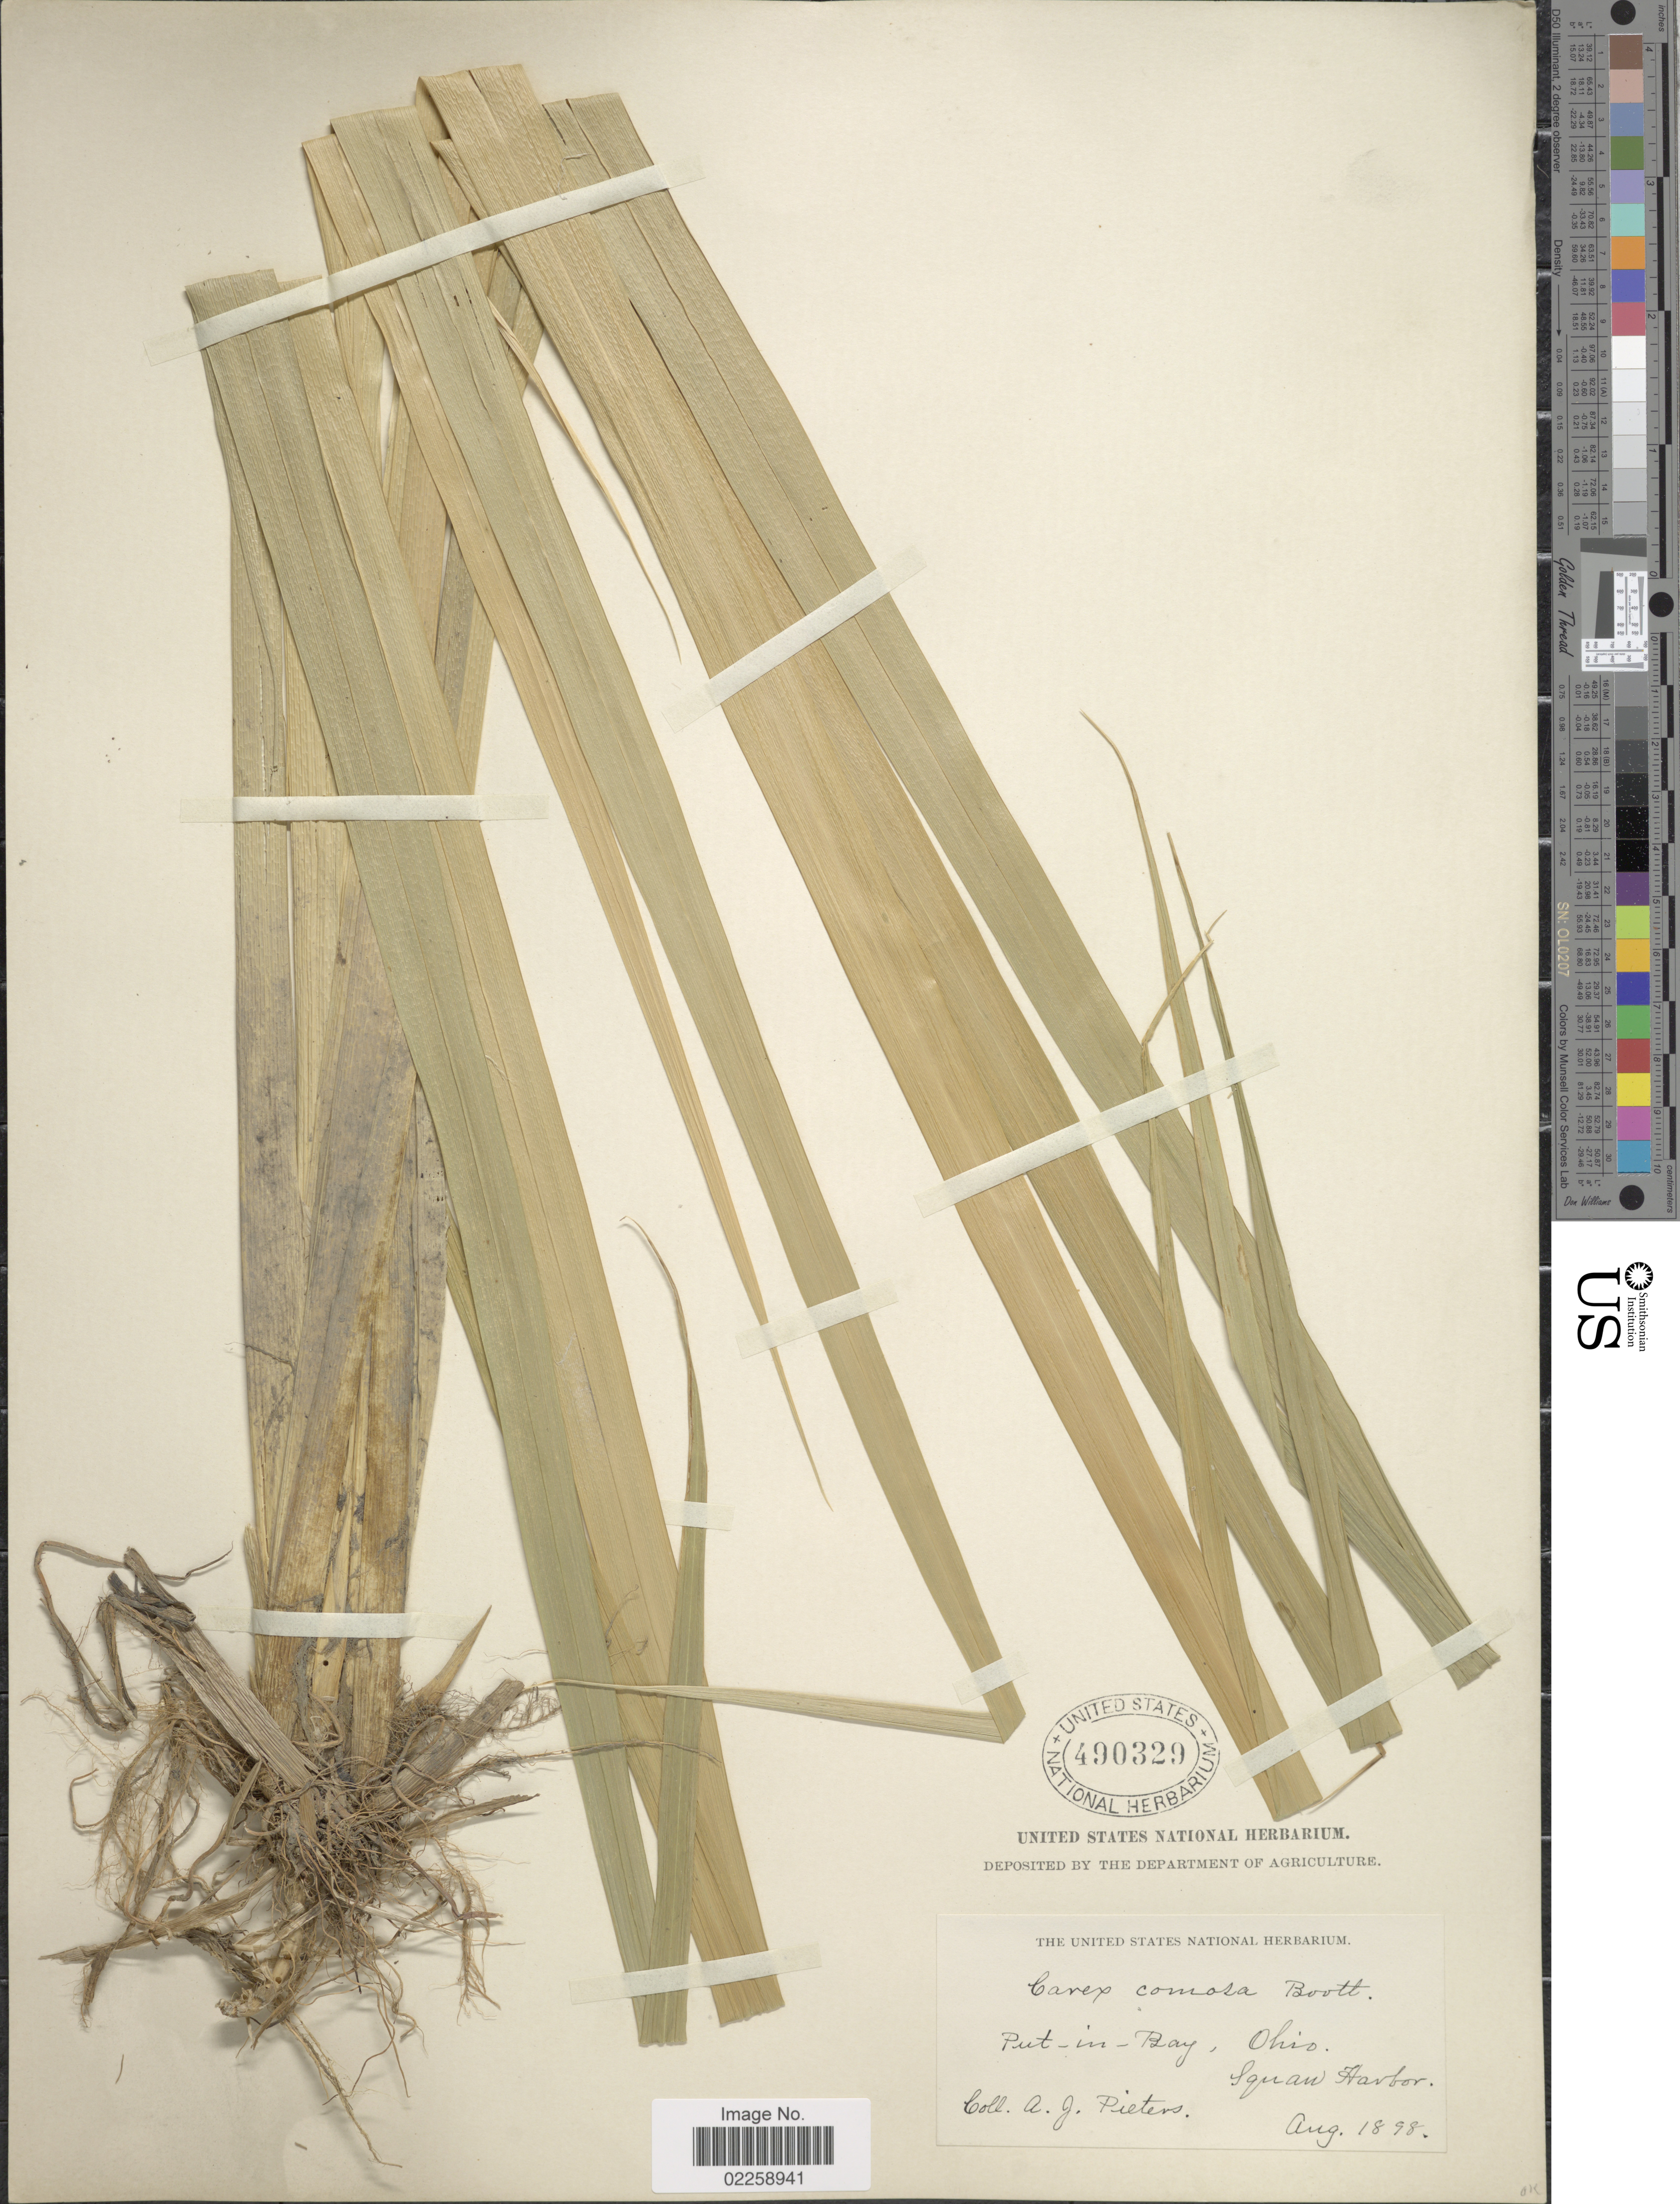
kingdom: Plantae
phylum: Tracheophyta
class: Liliopsida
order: Poales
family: Cyperaceae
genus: Carex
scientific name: Carex comosa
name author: Boott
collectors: A. Peters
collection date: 1898-08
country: United States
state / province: Ohio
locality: Put-in-Bay, Squaw Harbor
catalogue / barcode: US 490329